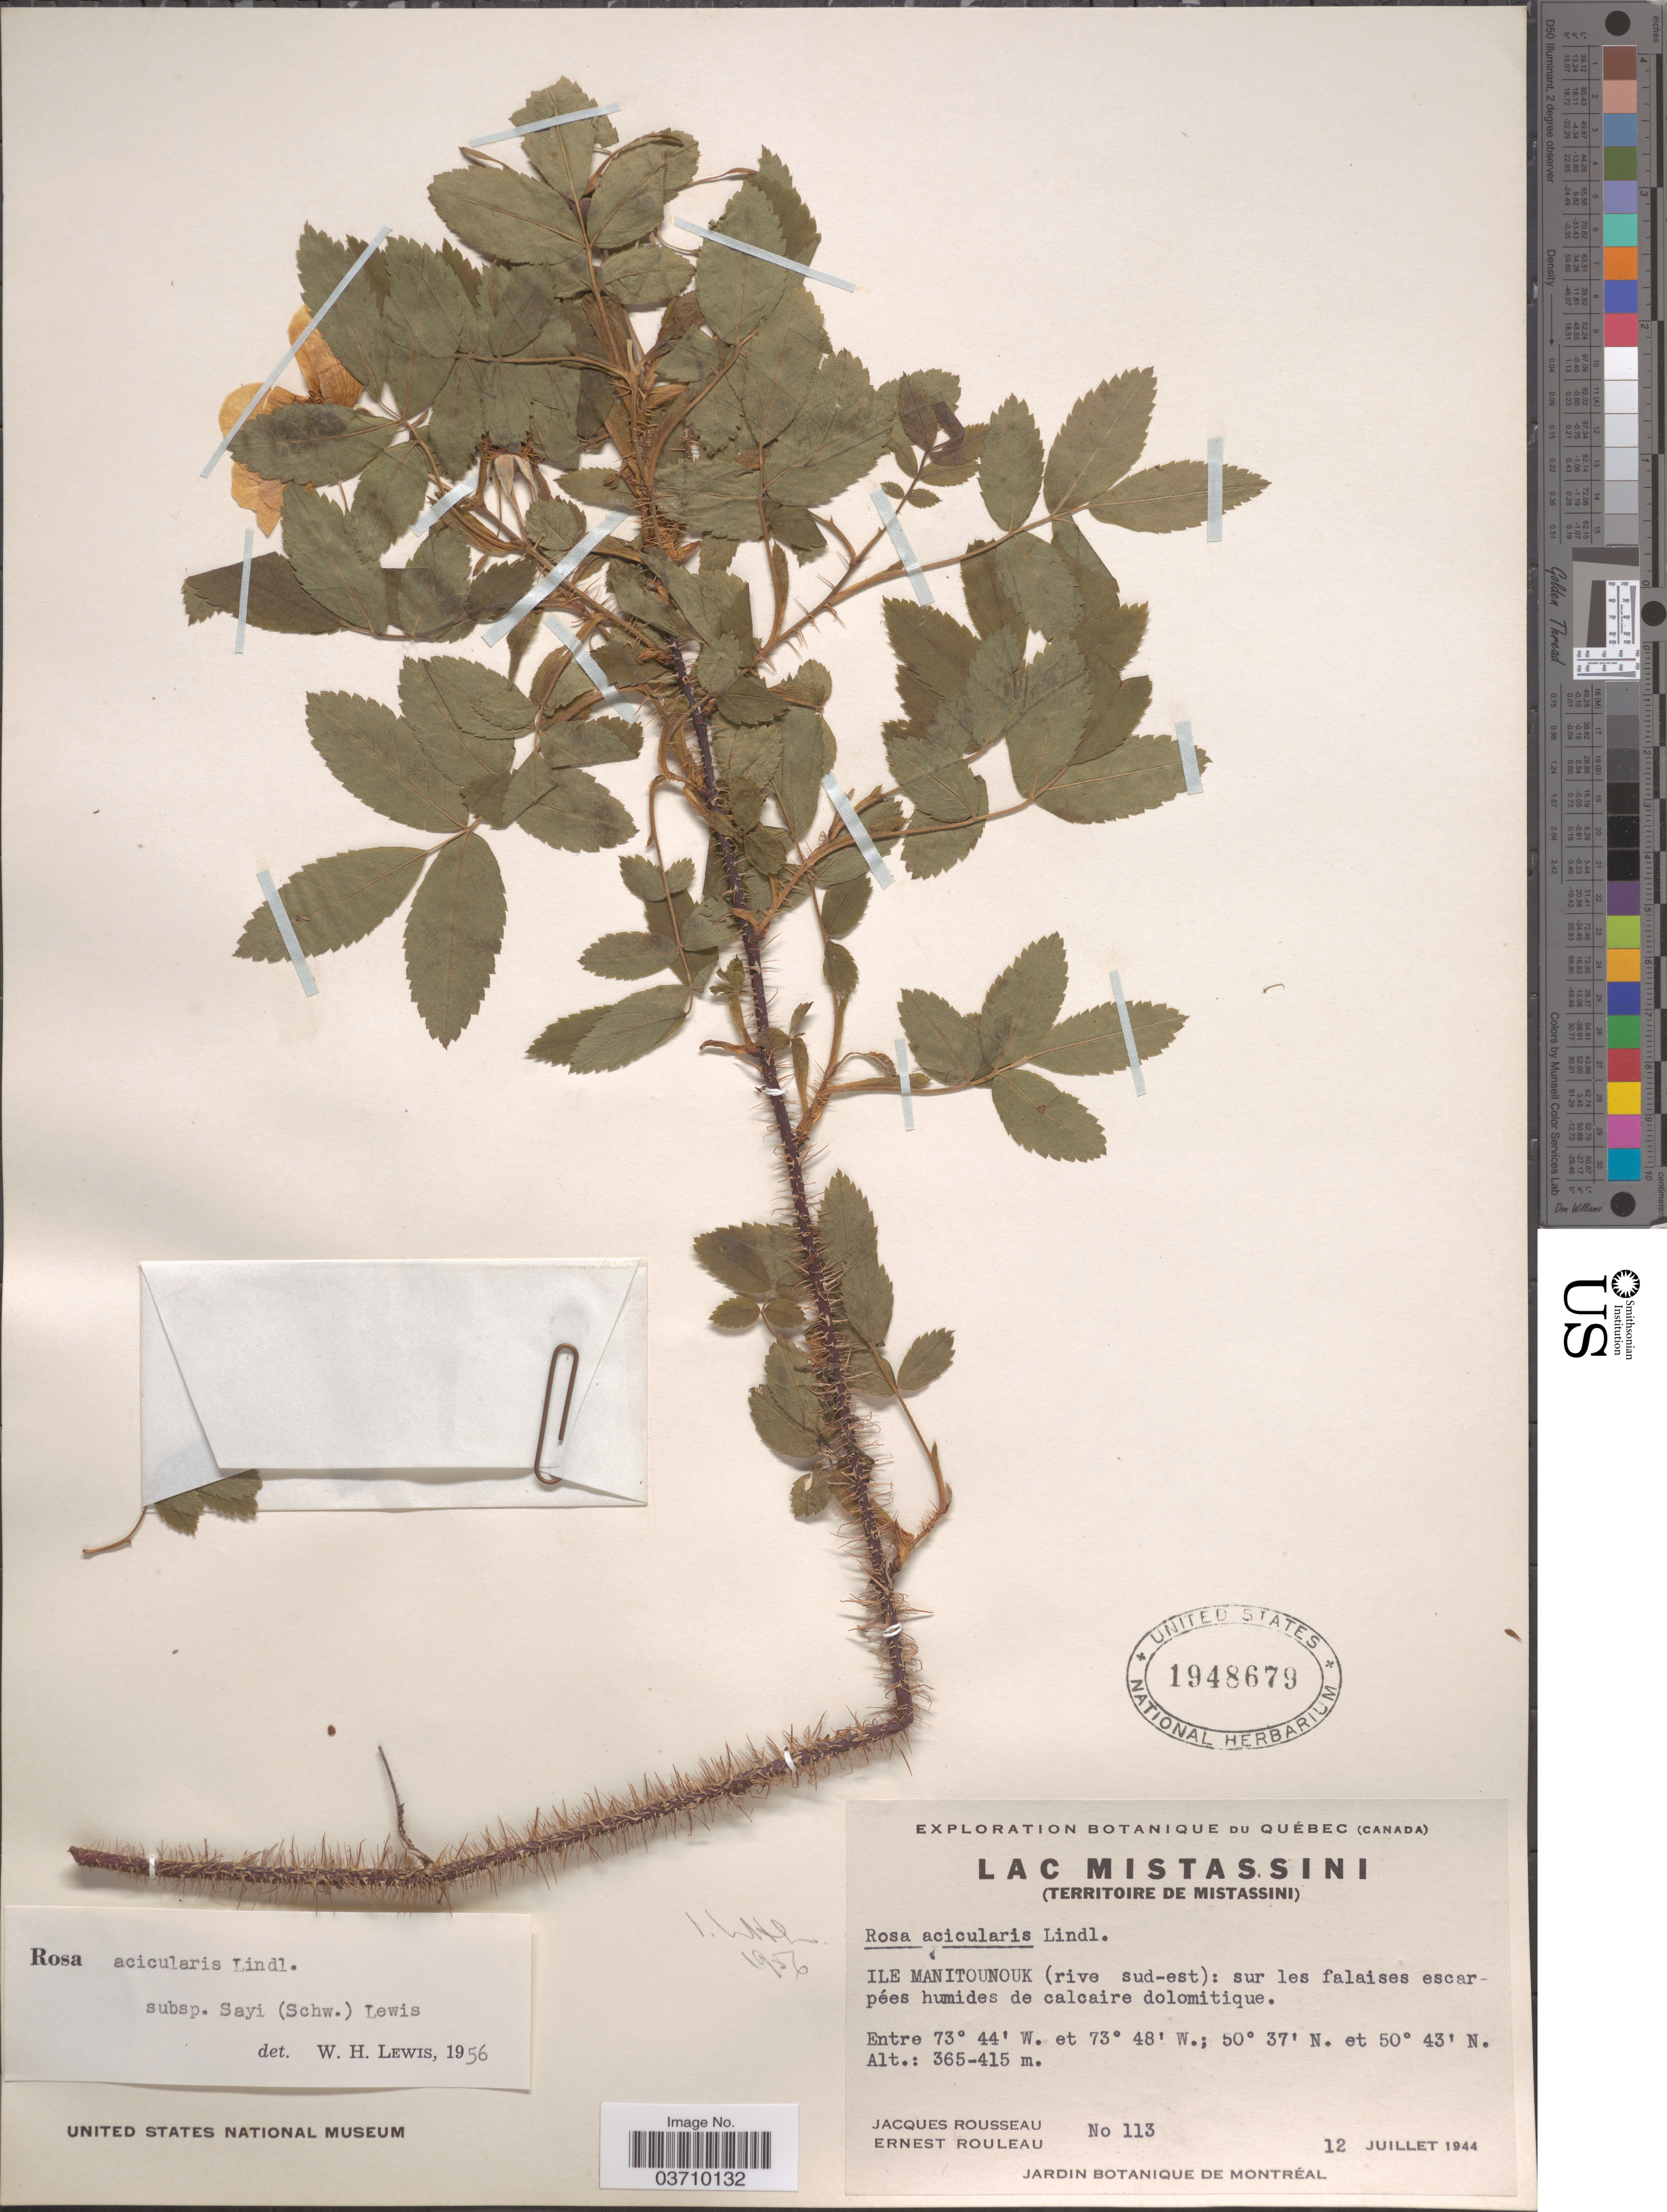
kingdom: Plantae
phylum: Tracheophyta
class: Magnoliopsida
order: Rosales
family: Rosaceae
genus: Rosa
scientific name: Rosa acicularis var. sayi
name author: (Schwein.) Rehder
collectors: J. Rousseau & E. Rouleau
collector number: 113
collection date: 1944-07-12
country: Canada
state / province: Quebec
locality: Lac Mistassini (Territoire de Mistassini). Ile Manitounouk (rive sud-est).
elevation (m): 365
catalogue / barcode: US 1948679